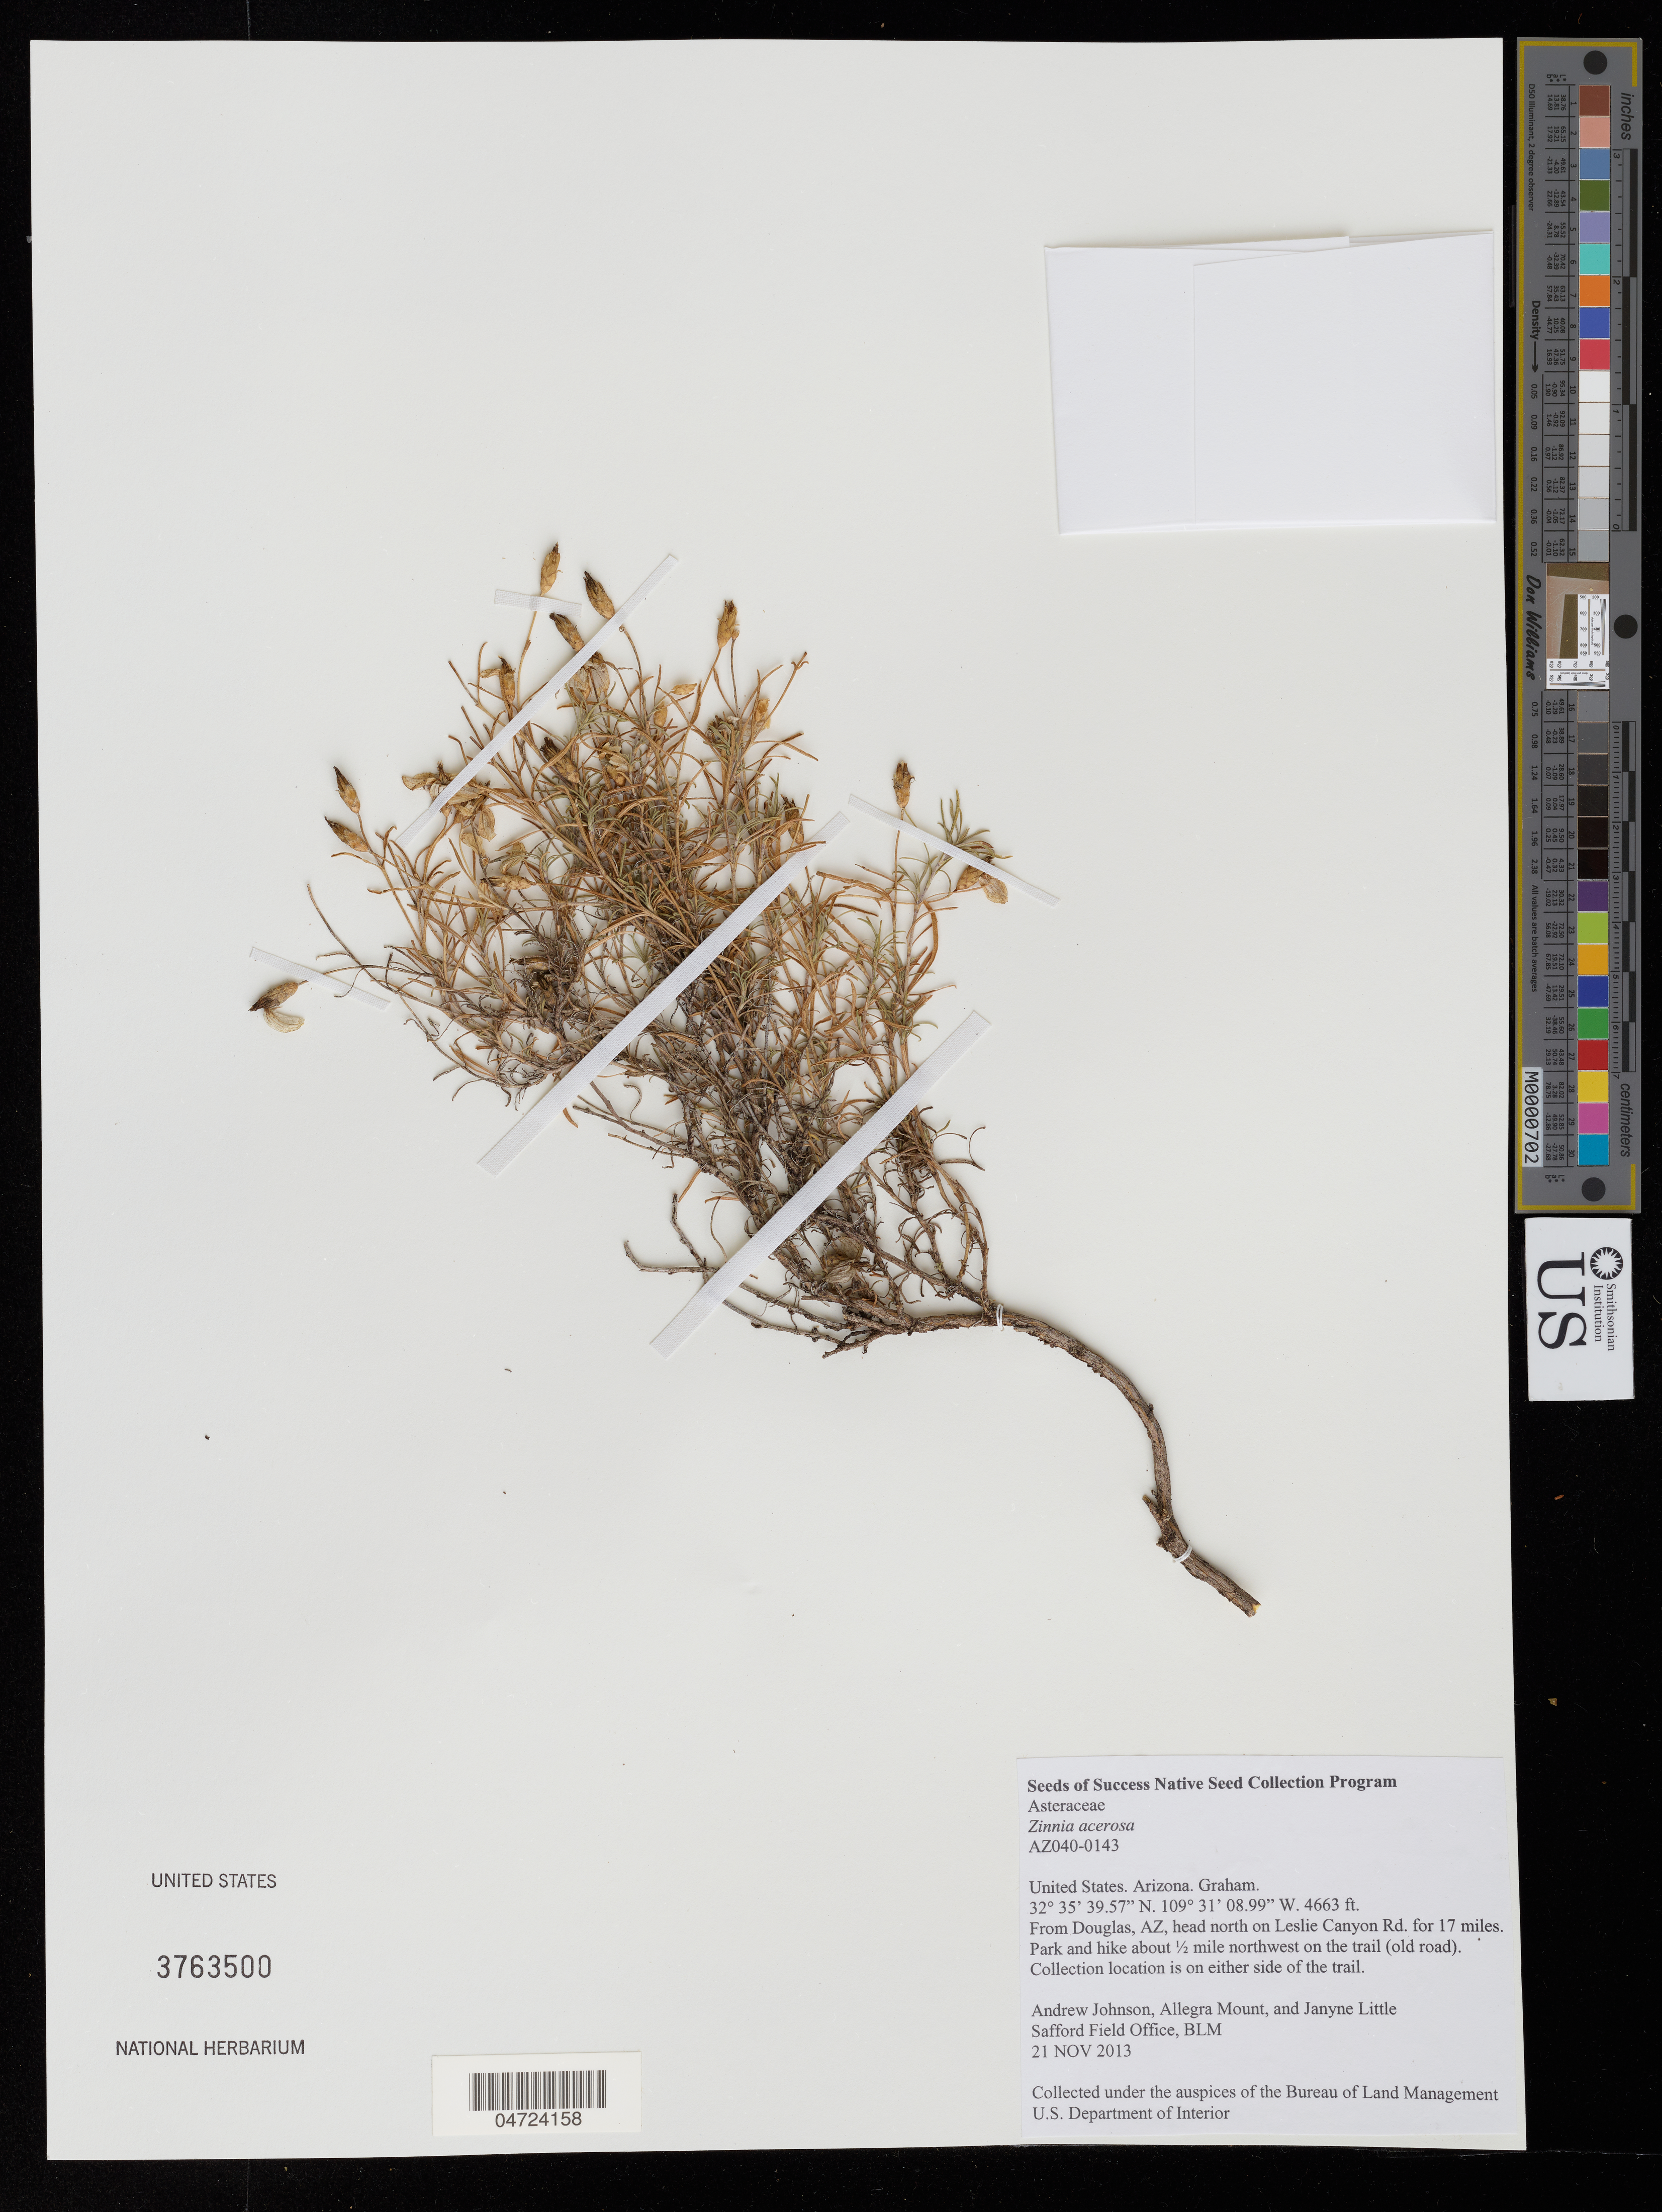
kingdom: Plantae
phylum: Tracheophyta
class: Magnoliopsida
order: Asterales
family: Asteraceae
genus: Zinnia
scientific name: Zinnia acerosa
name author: (DC.) A. Gray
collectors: A. Johnson, A. Mount & J. Little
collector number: AZ040-0143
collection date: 2013-11-21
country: United States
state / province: Arizona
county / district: Graham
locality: Graham. From Douglas, AZ, head north on Leslie Canyon Rd. for 17 miles. Park and hike about ½ mile northwest on the trail (old road). Collection location is on either side of the trail.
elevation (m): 1421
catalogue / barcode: US 3763500